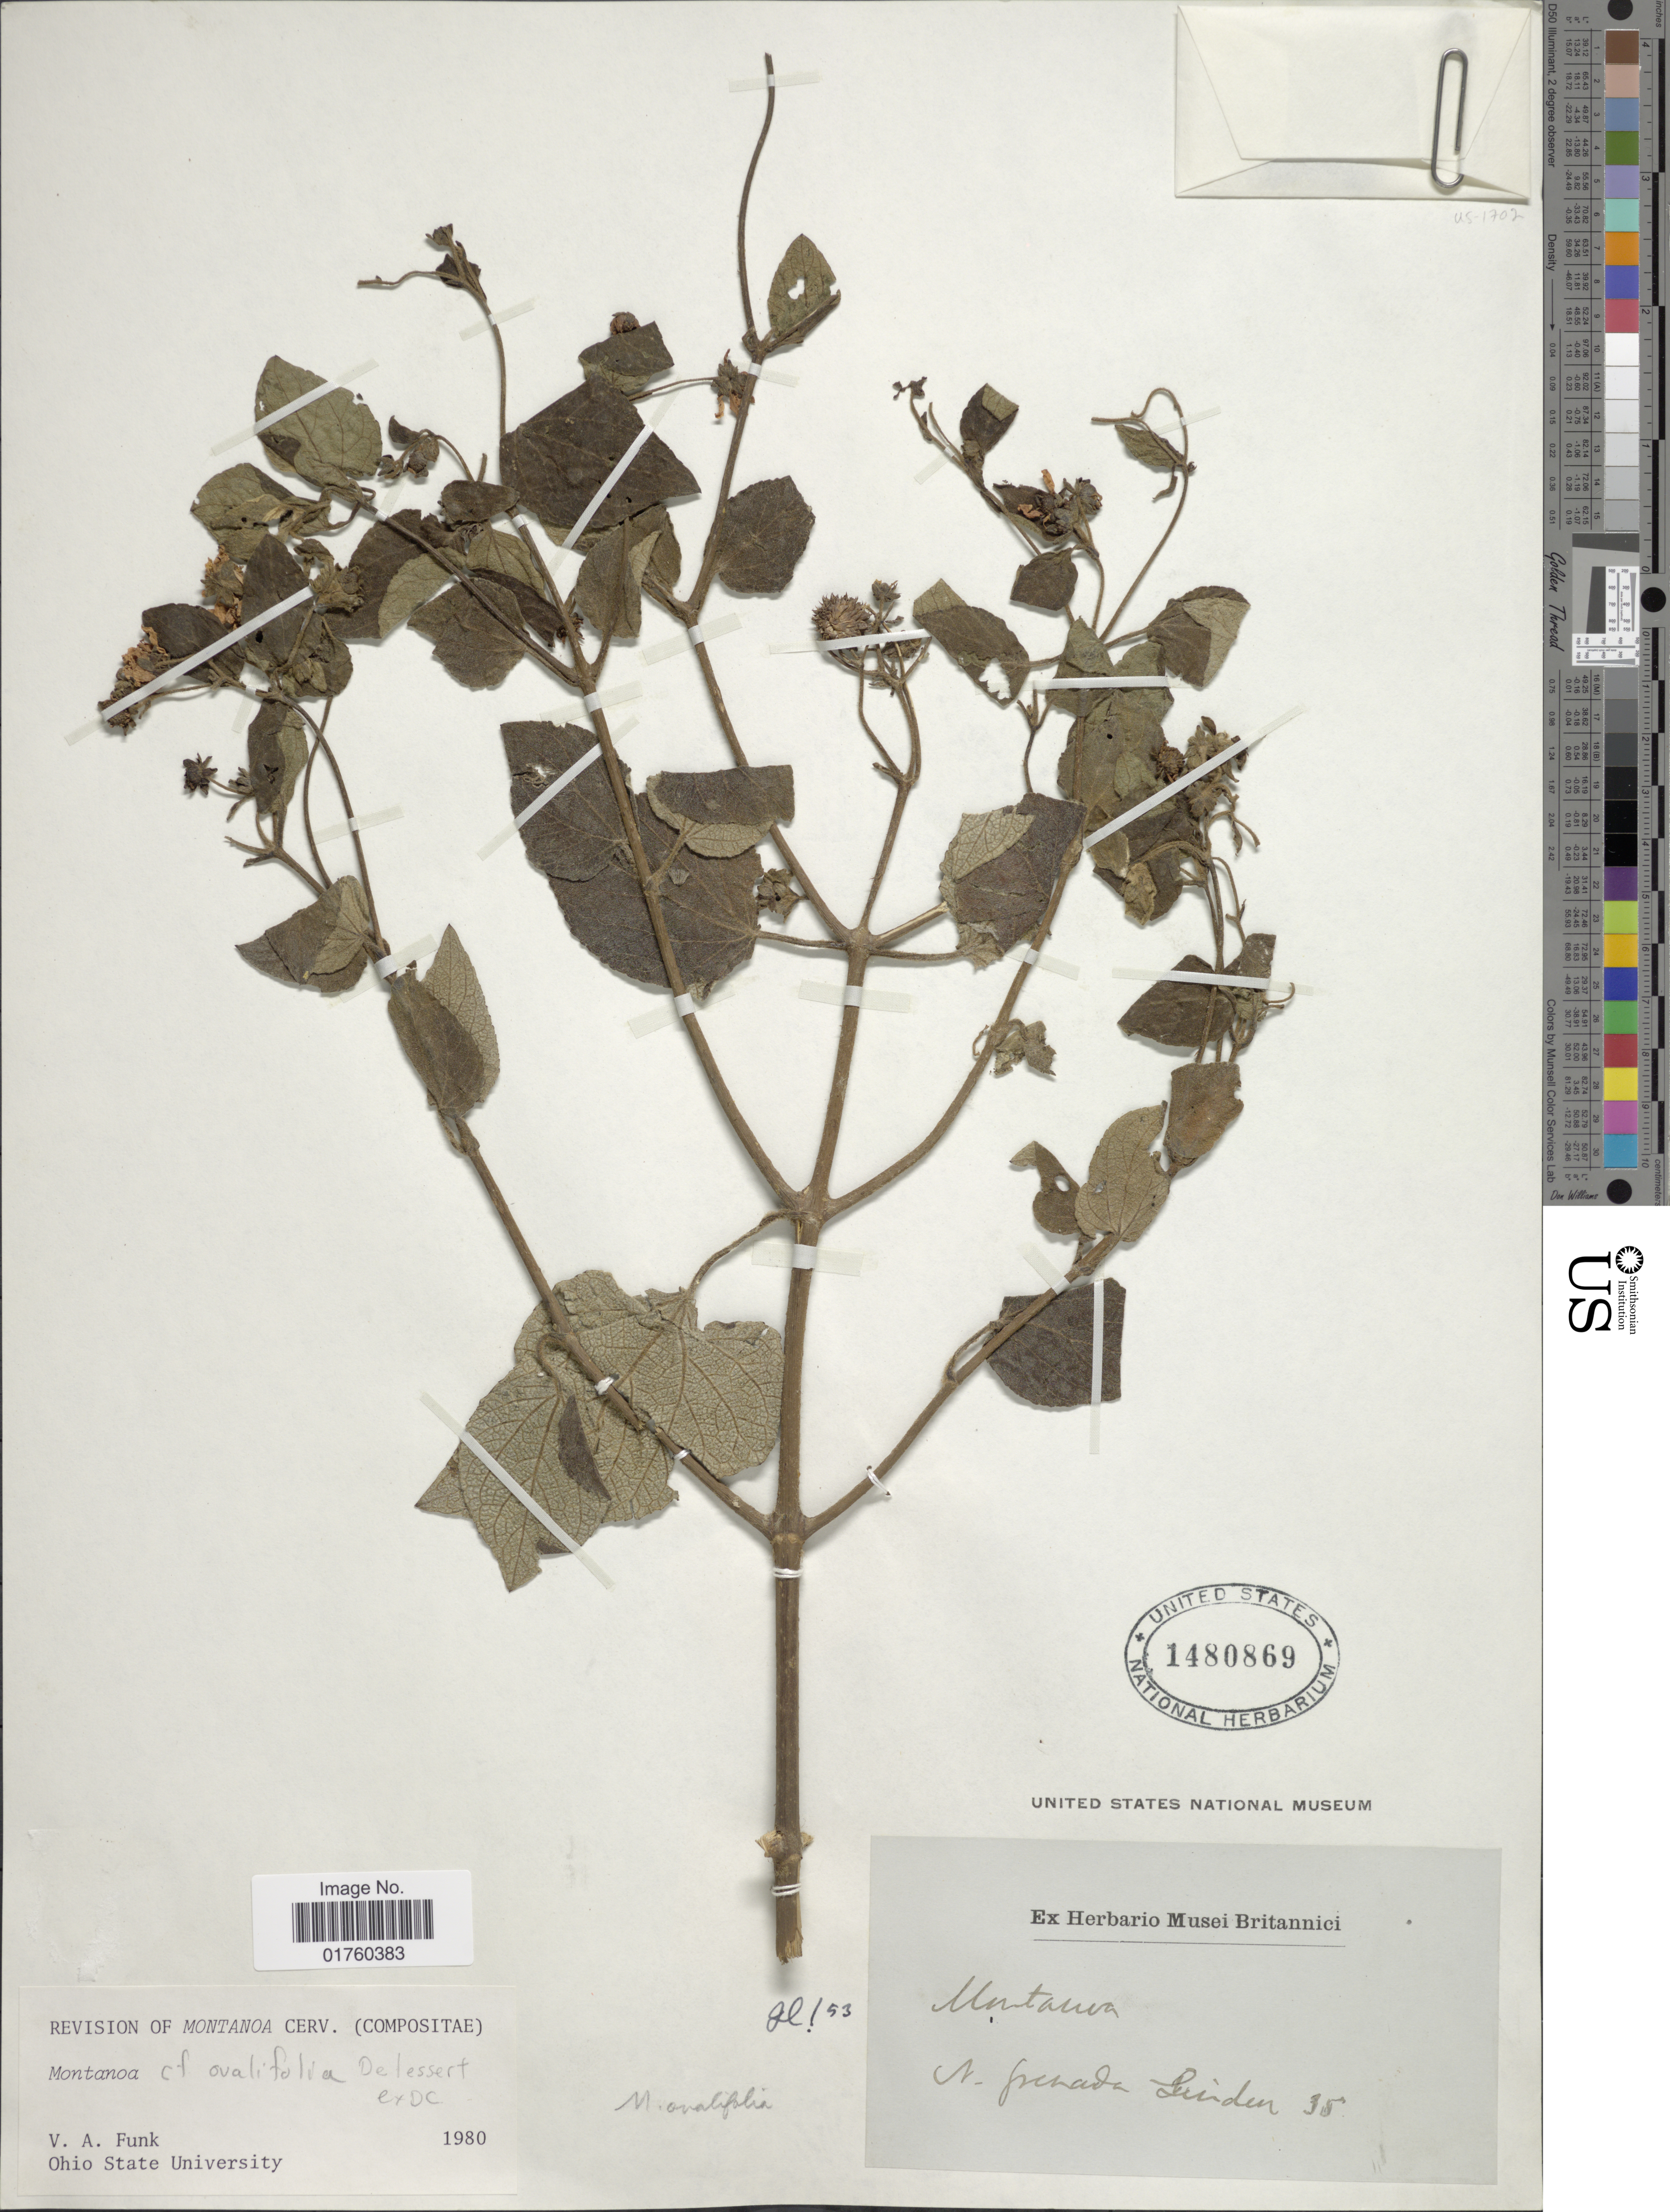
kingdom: Plantae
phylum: Tracheophyta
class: Magnoliopsida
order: Asterales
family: Asteraceae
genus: Montanoa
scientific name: Montanoa ovalifolia subsp. ovalifolia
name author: DC.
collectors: -- Linden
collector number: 35*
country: Ecuador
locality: N. Grenada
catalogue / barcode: US 1480869